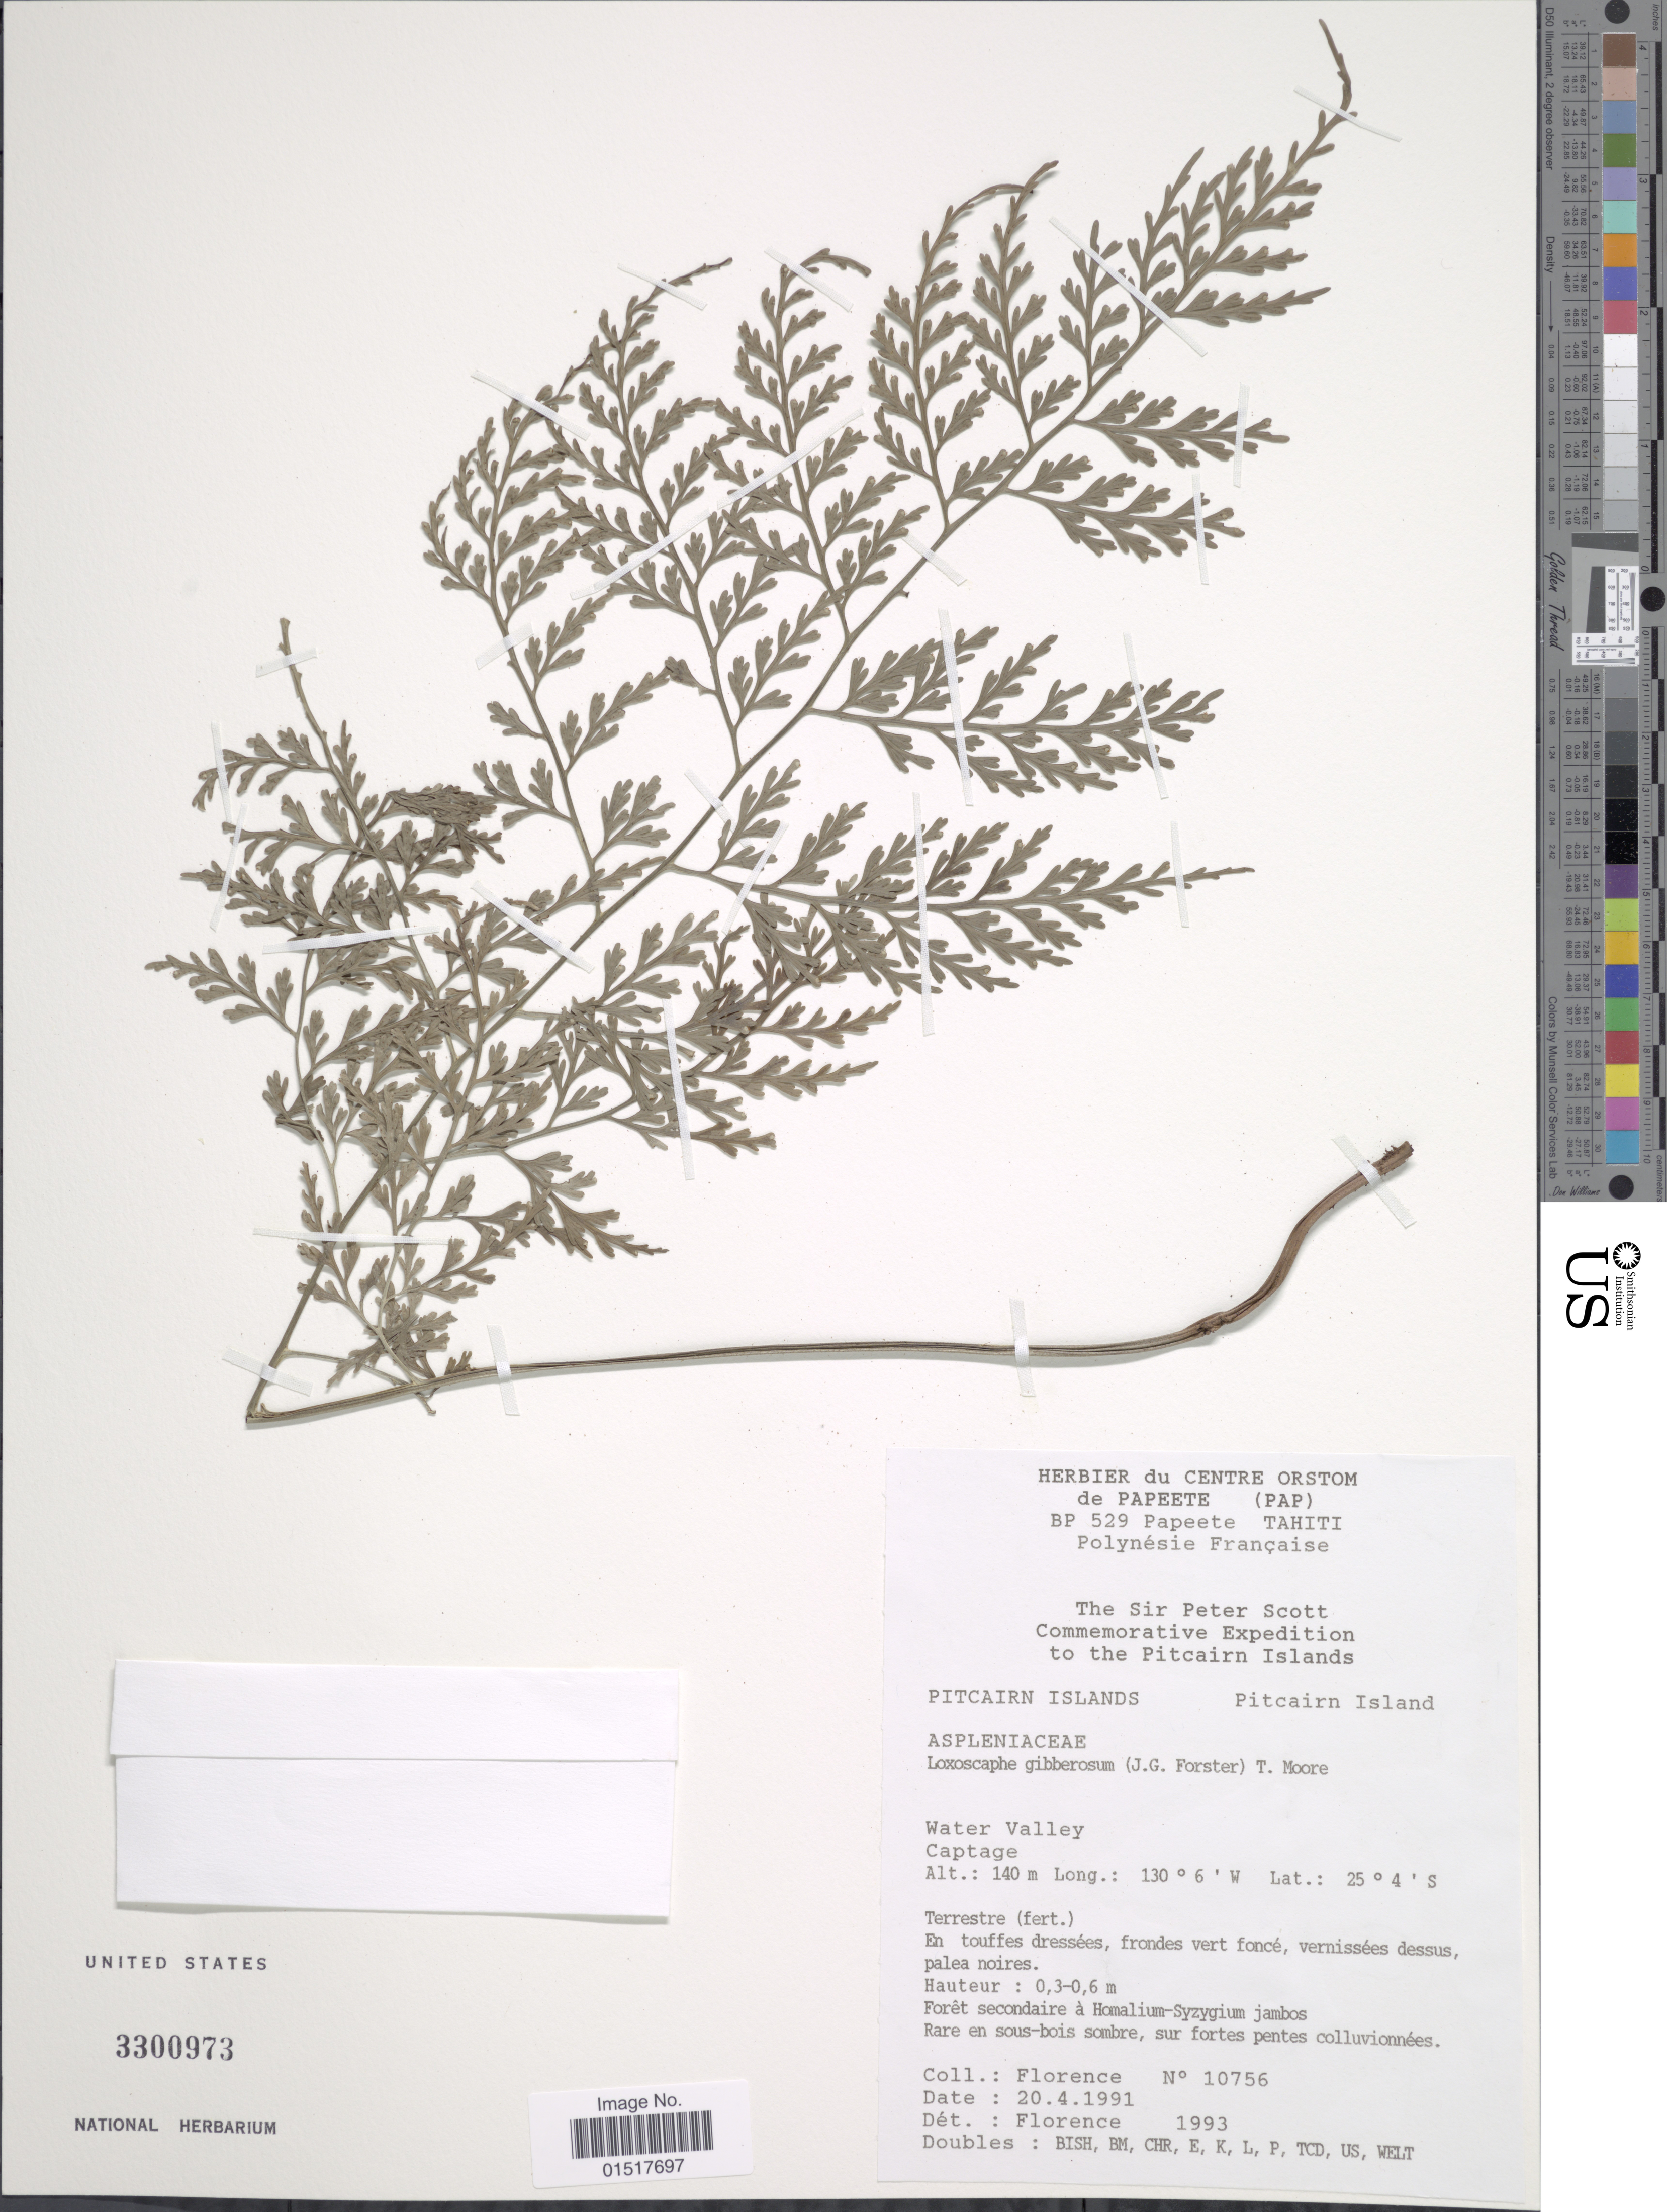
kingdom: Plantae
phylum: Tracheophyta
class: Polypodiopsida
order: Polypodiales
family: Aspleniaceae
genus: Asplenium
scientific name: Asplenium gibberosum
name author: (G. Forst.) Mett.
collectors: -. Florence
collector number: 10756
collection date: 1991-04-20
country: Pitcairn Islands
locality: Pitcairn Islands. Pitcairn Island. Water Valley. Captage.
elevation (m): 140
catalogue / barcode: US 3300973